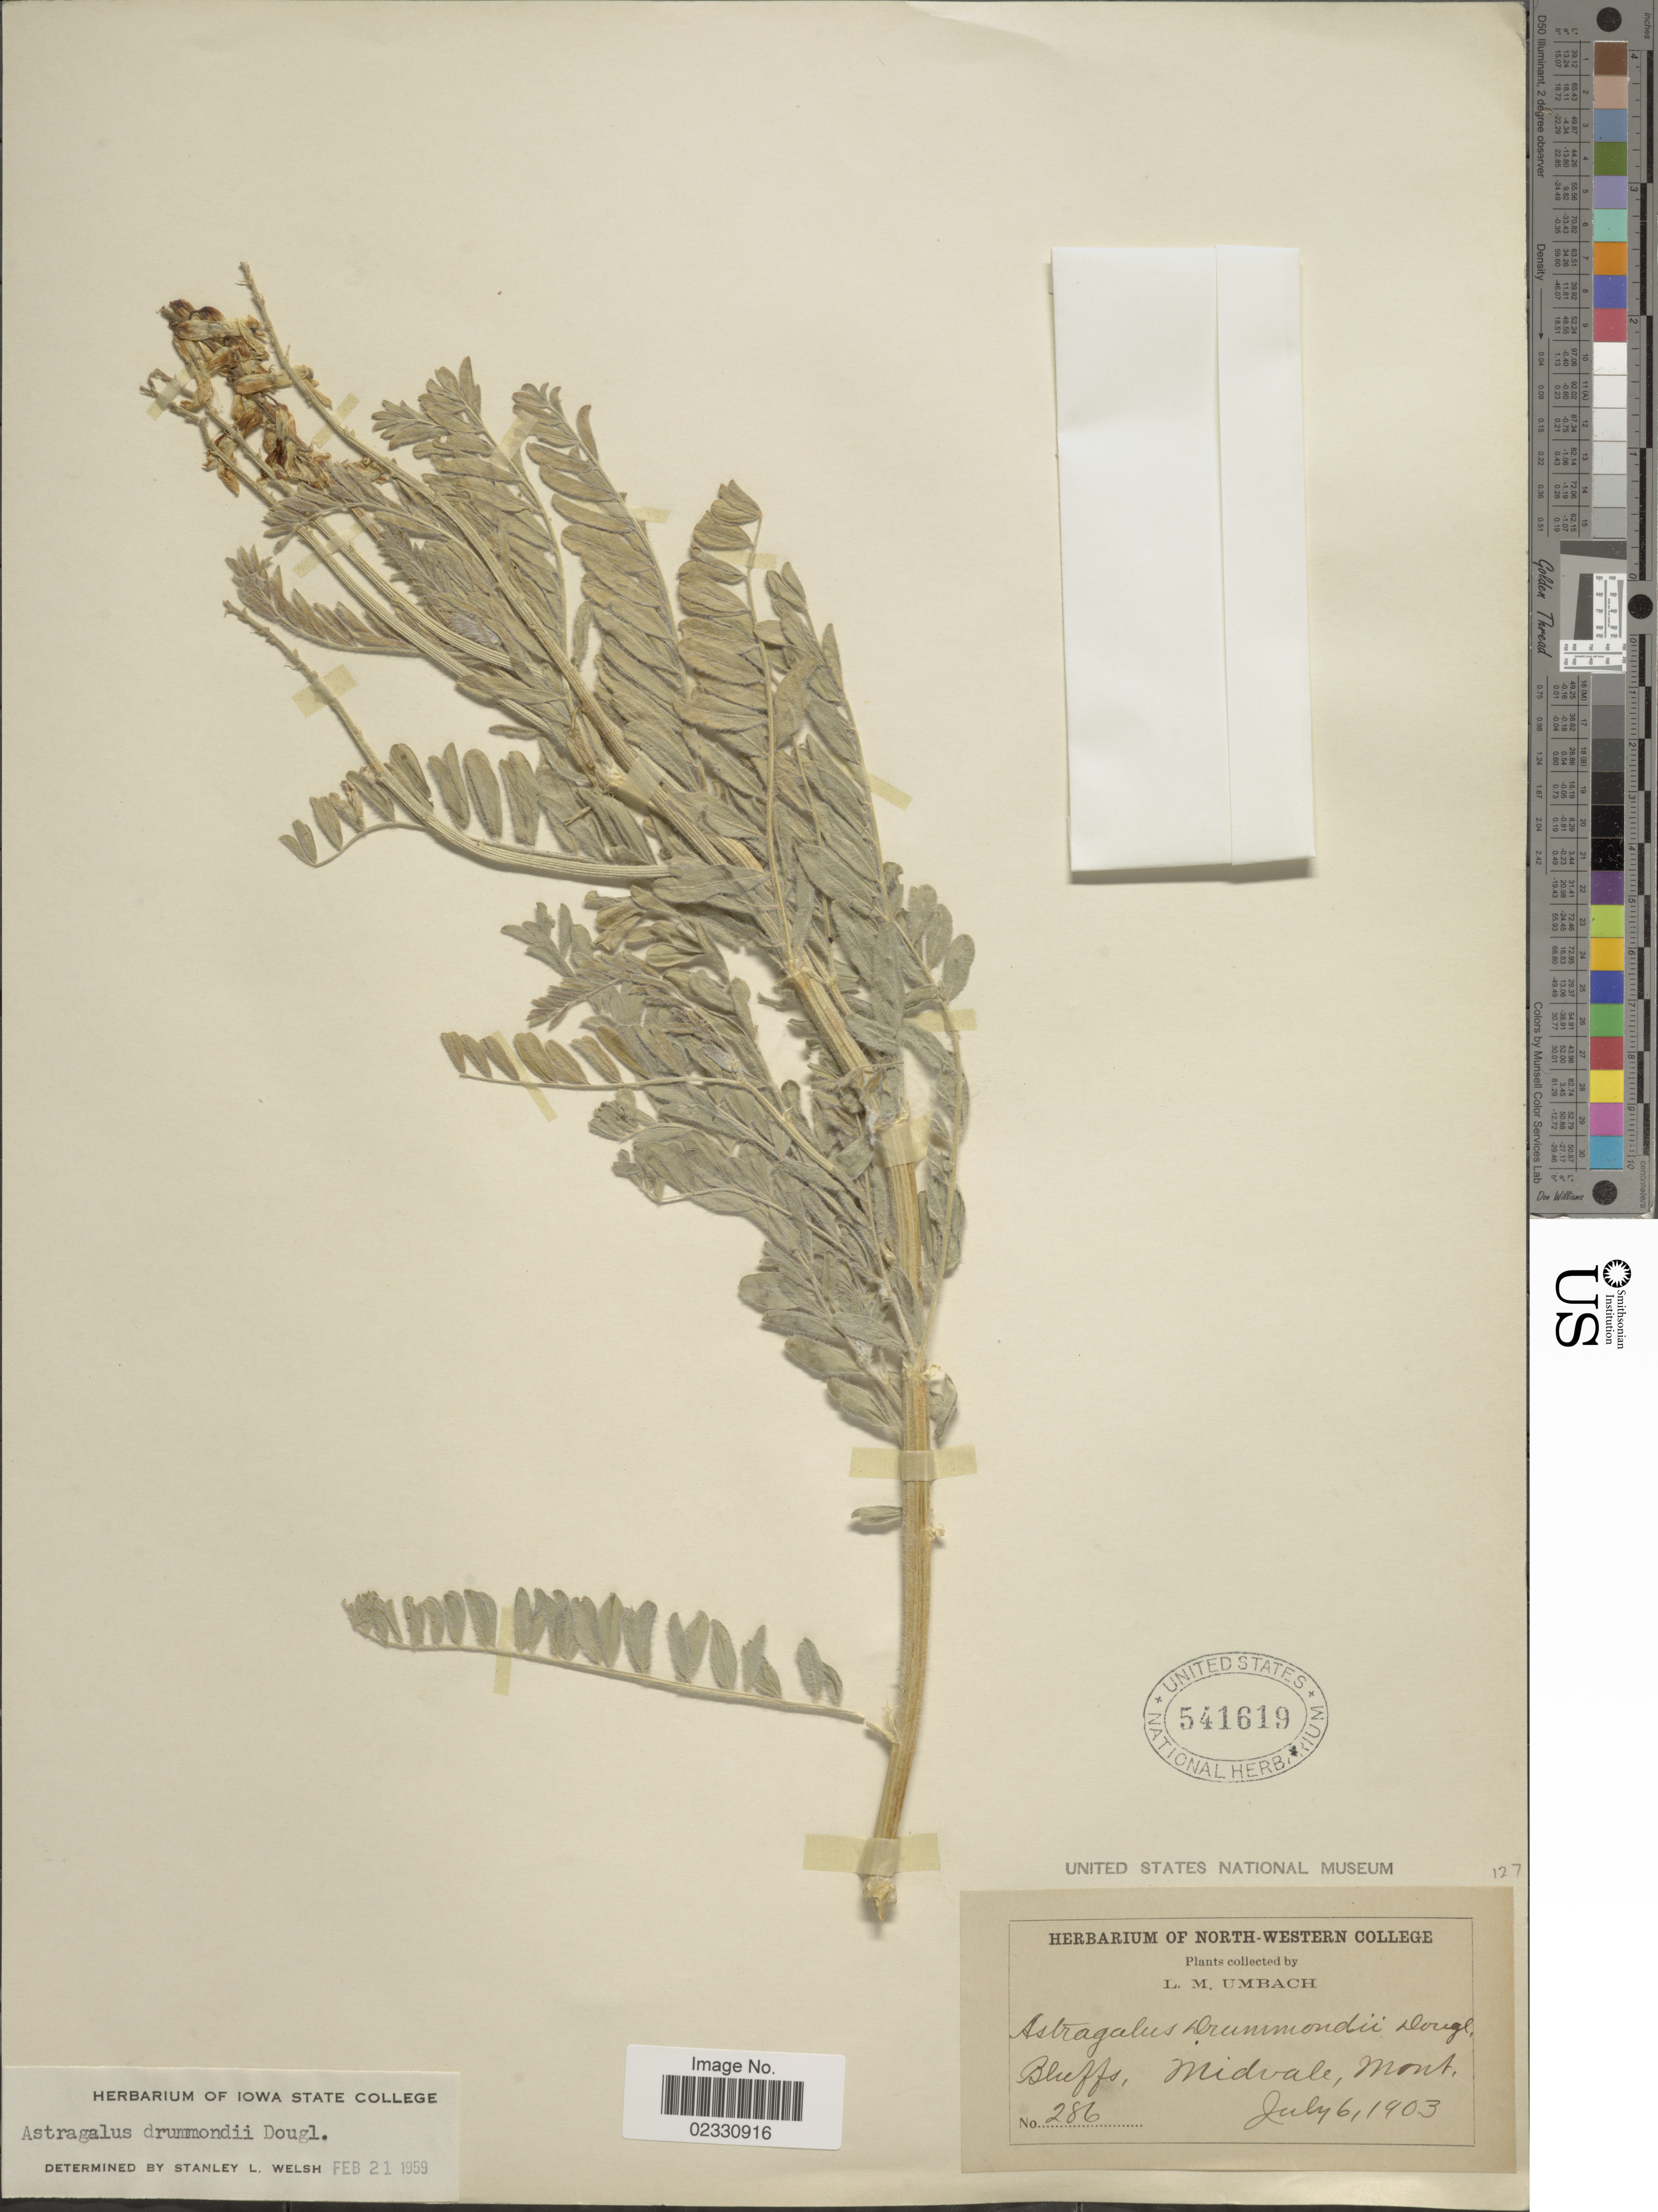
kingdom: Plantae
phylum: Tracheophyta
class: Magnoliopsida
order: Fabales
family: Fabaceae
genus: Astragalus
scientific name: Astragalus drummondii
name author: Hook.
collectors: L. M. Umbach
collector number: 286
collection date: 1903-07-06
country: United States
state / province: Montana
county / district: Lincoln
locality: Bluffs, Midvale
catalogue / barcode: US 541619